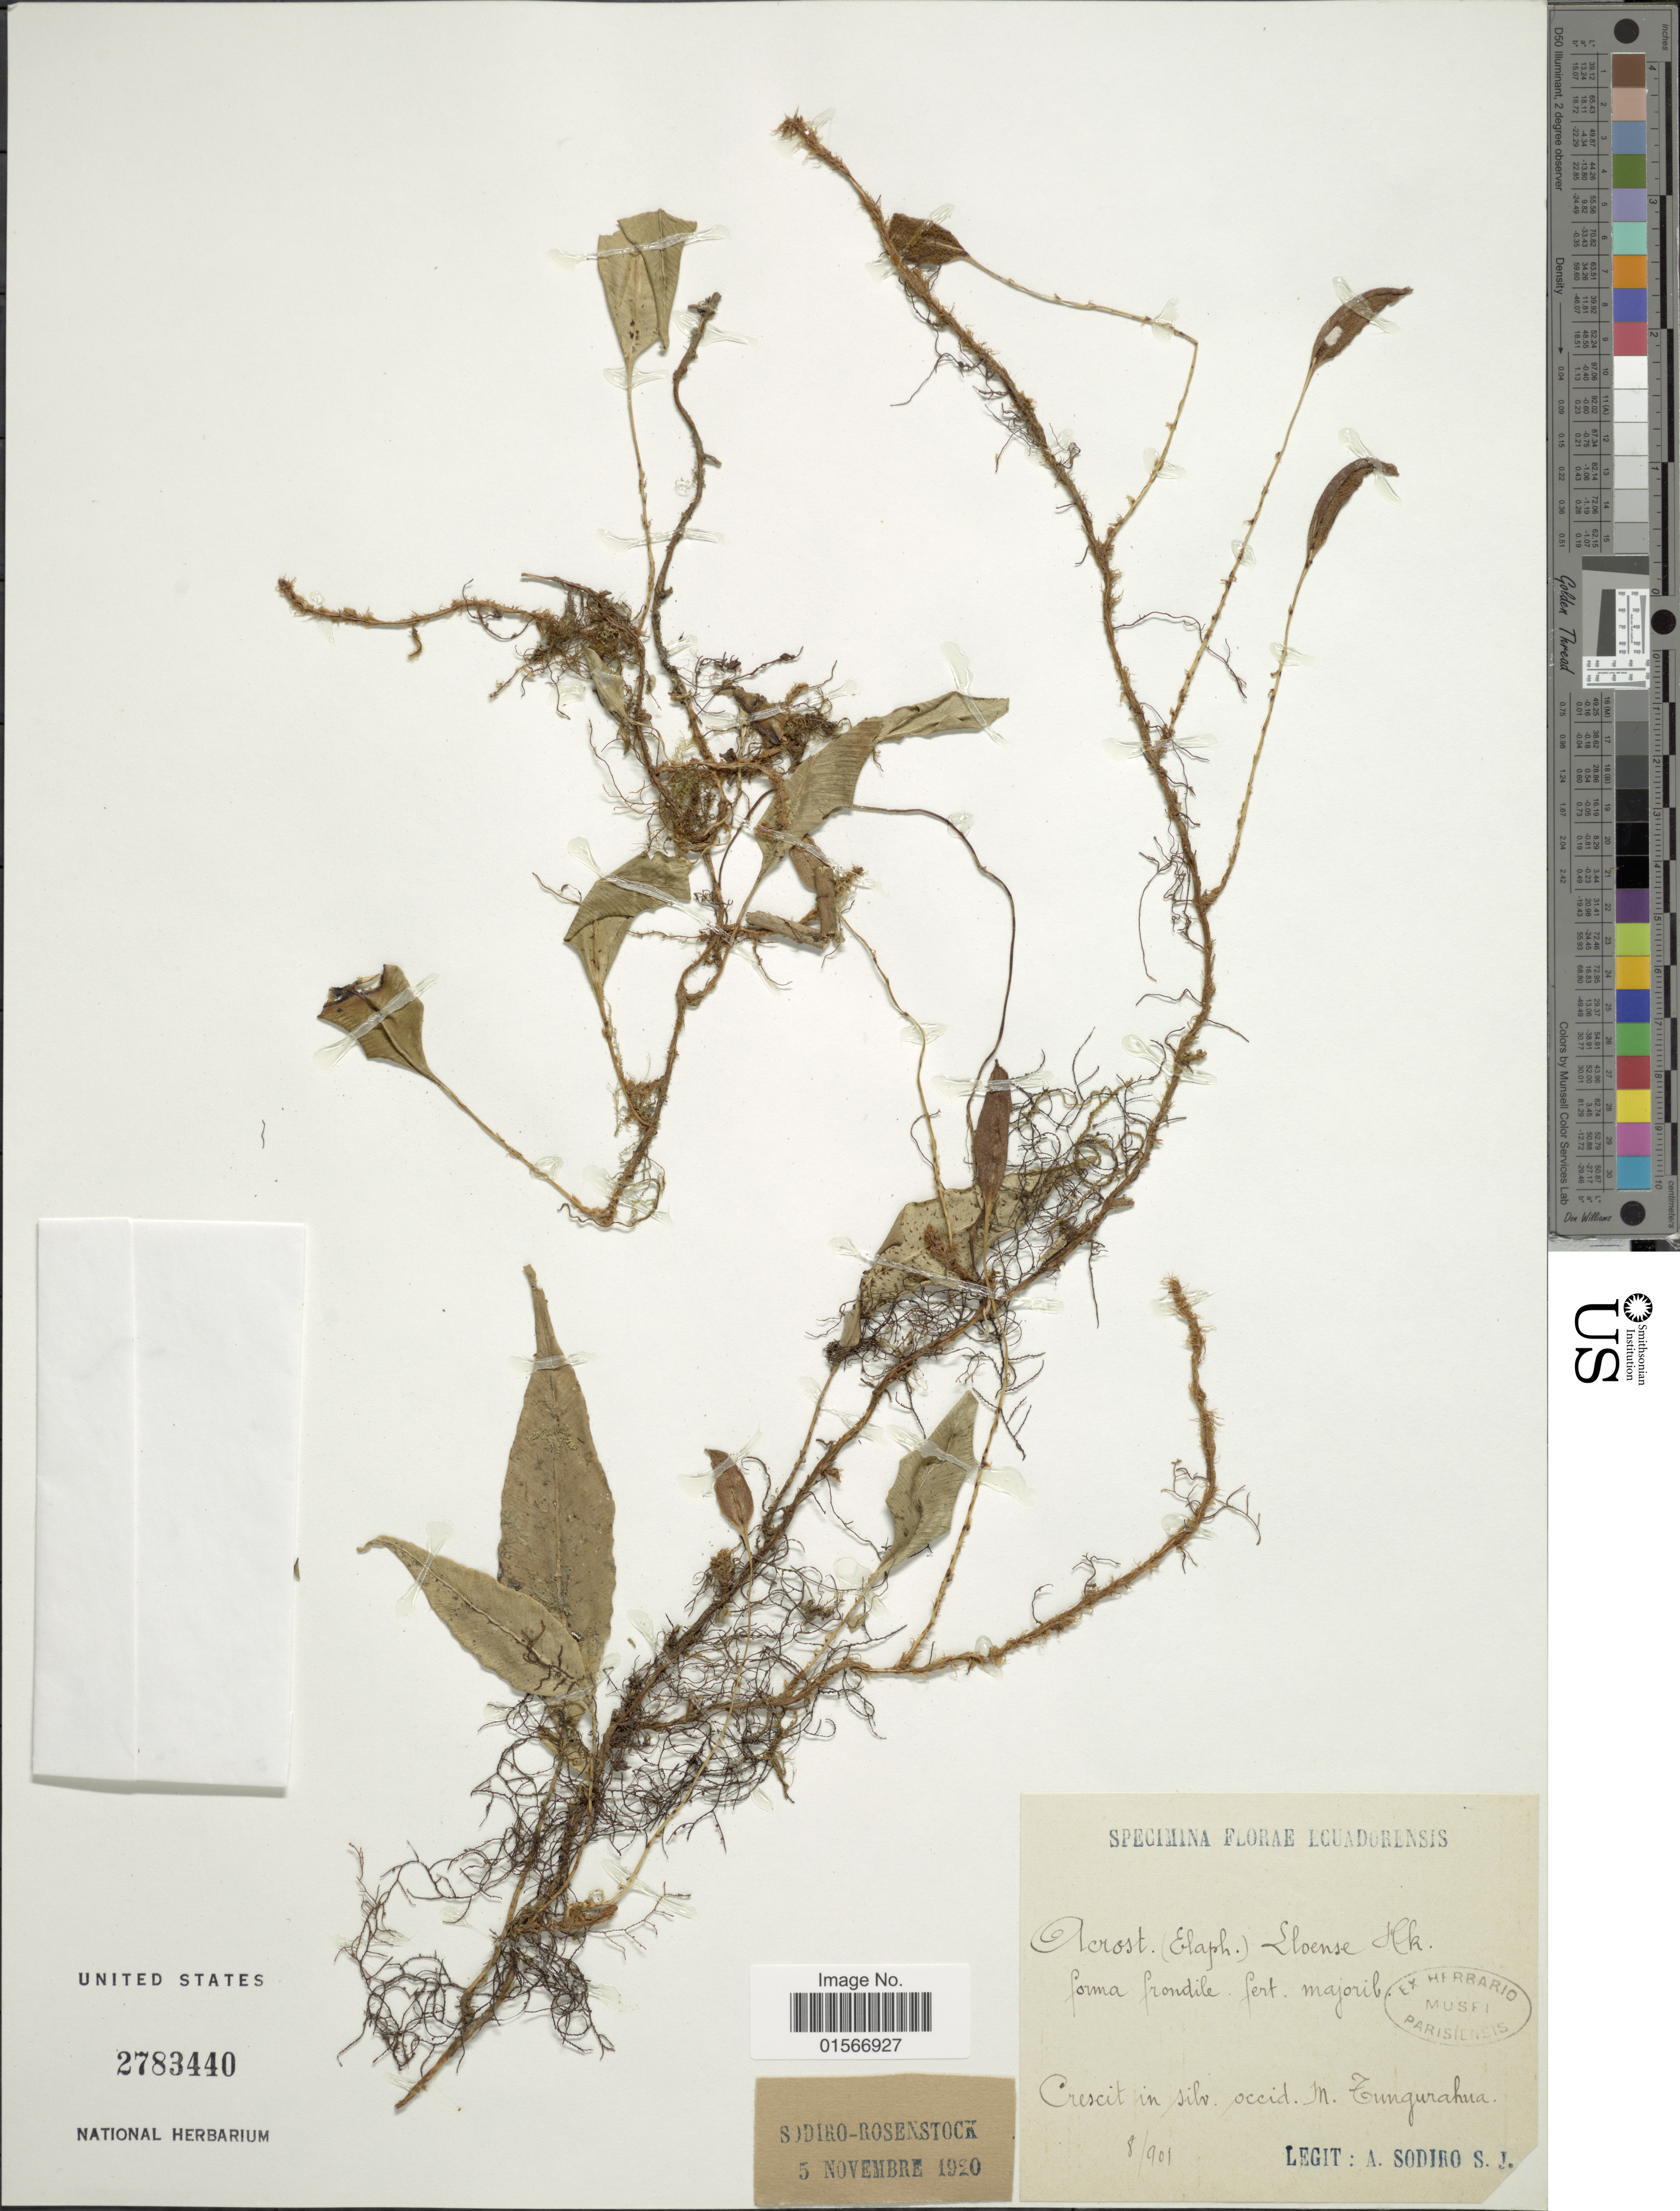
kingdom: Plantae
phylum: Tracheophyta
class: Polypodiopsida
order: Polypodiales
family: Dryopteridaceae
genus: Elaphoglossum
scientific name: Elaphoglossum lloense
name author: (Hook.) T. Moore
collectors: A. Sodiro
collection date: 1901-08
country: Ecuador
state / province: Tungurahua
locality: Crescit in silv. occid. M Tungurahua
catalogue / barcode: US 2783440